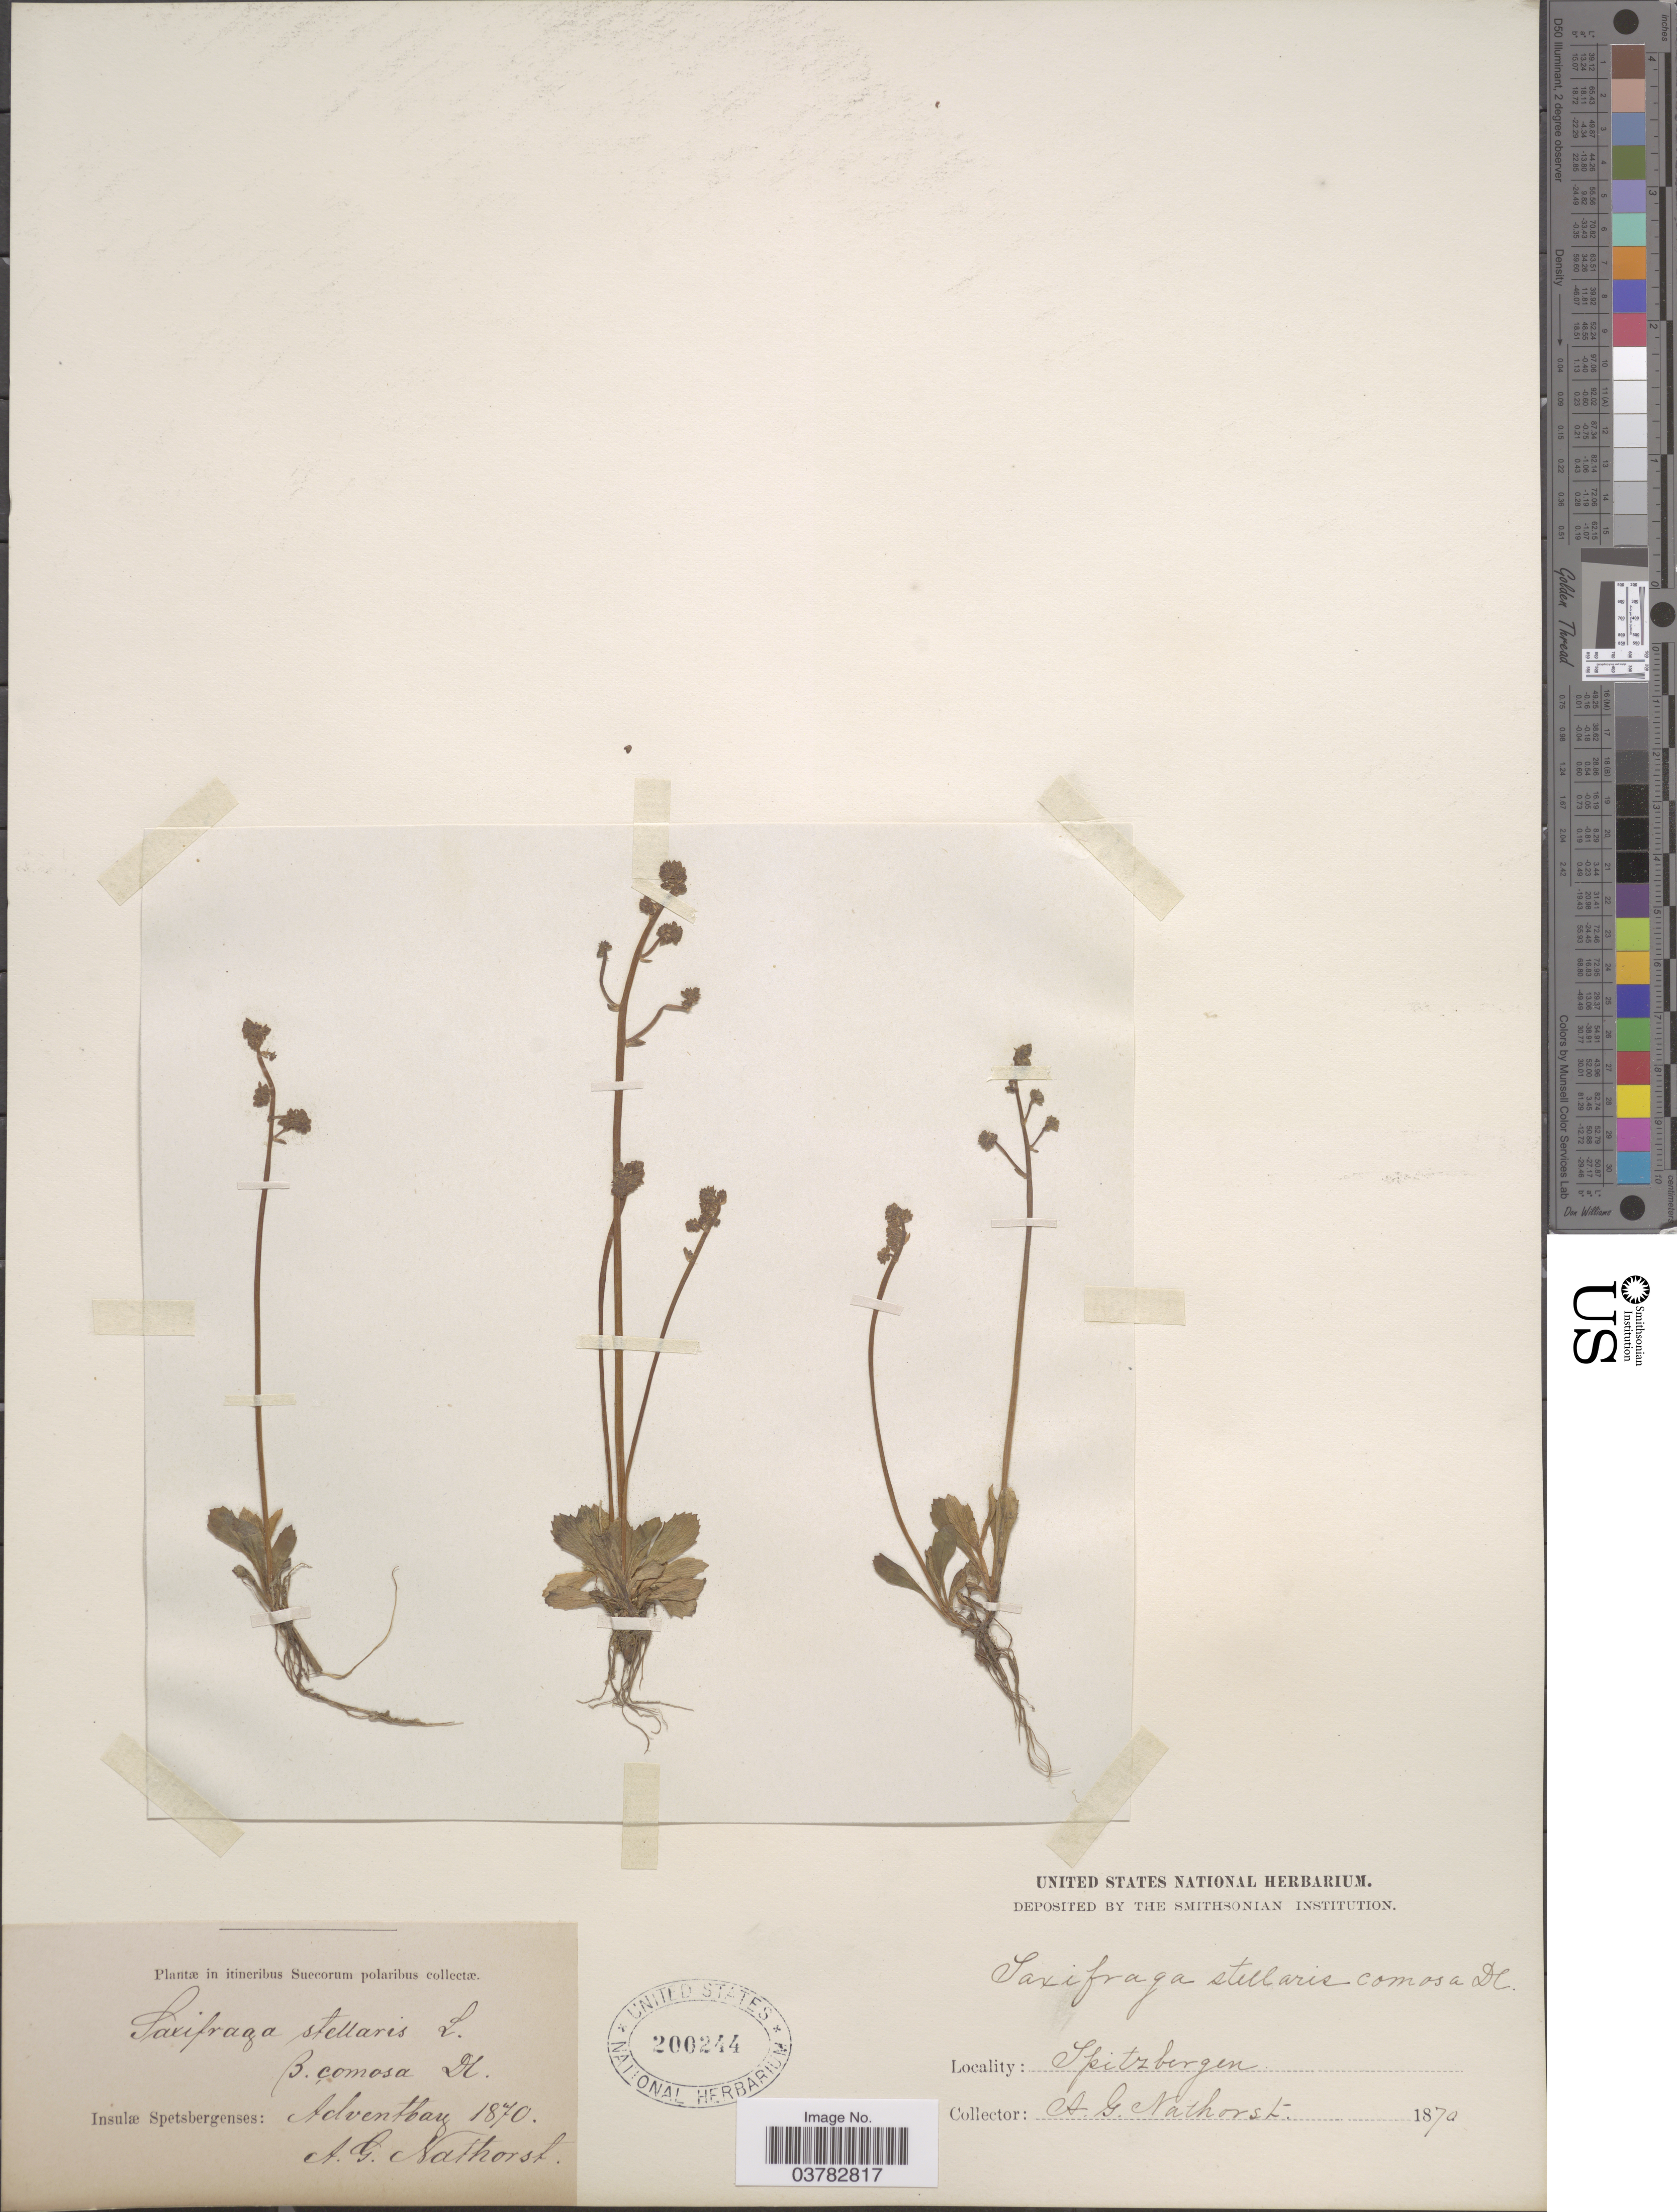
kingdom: Plantae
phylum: Tracheophyta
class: Magnoliopsida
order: Saxifragales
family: Saxifragaceae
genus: Micranthes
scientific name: Micranthes foliolosa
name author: (R. Br.) Gornall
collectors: A. Nathorst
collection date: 1870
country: Norway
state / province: Svalbard and Jan Mayen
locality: Spitzbergen. Itineribus Suecorum polaribus. Insulæ Spetsbergenses: Adventbay.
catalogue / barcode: US 200244